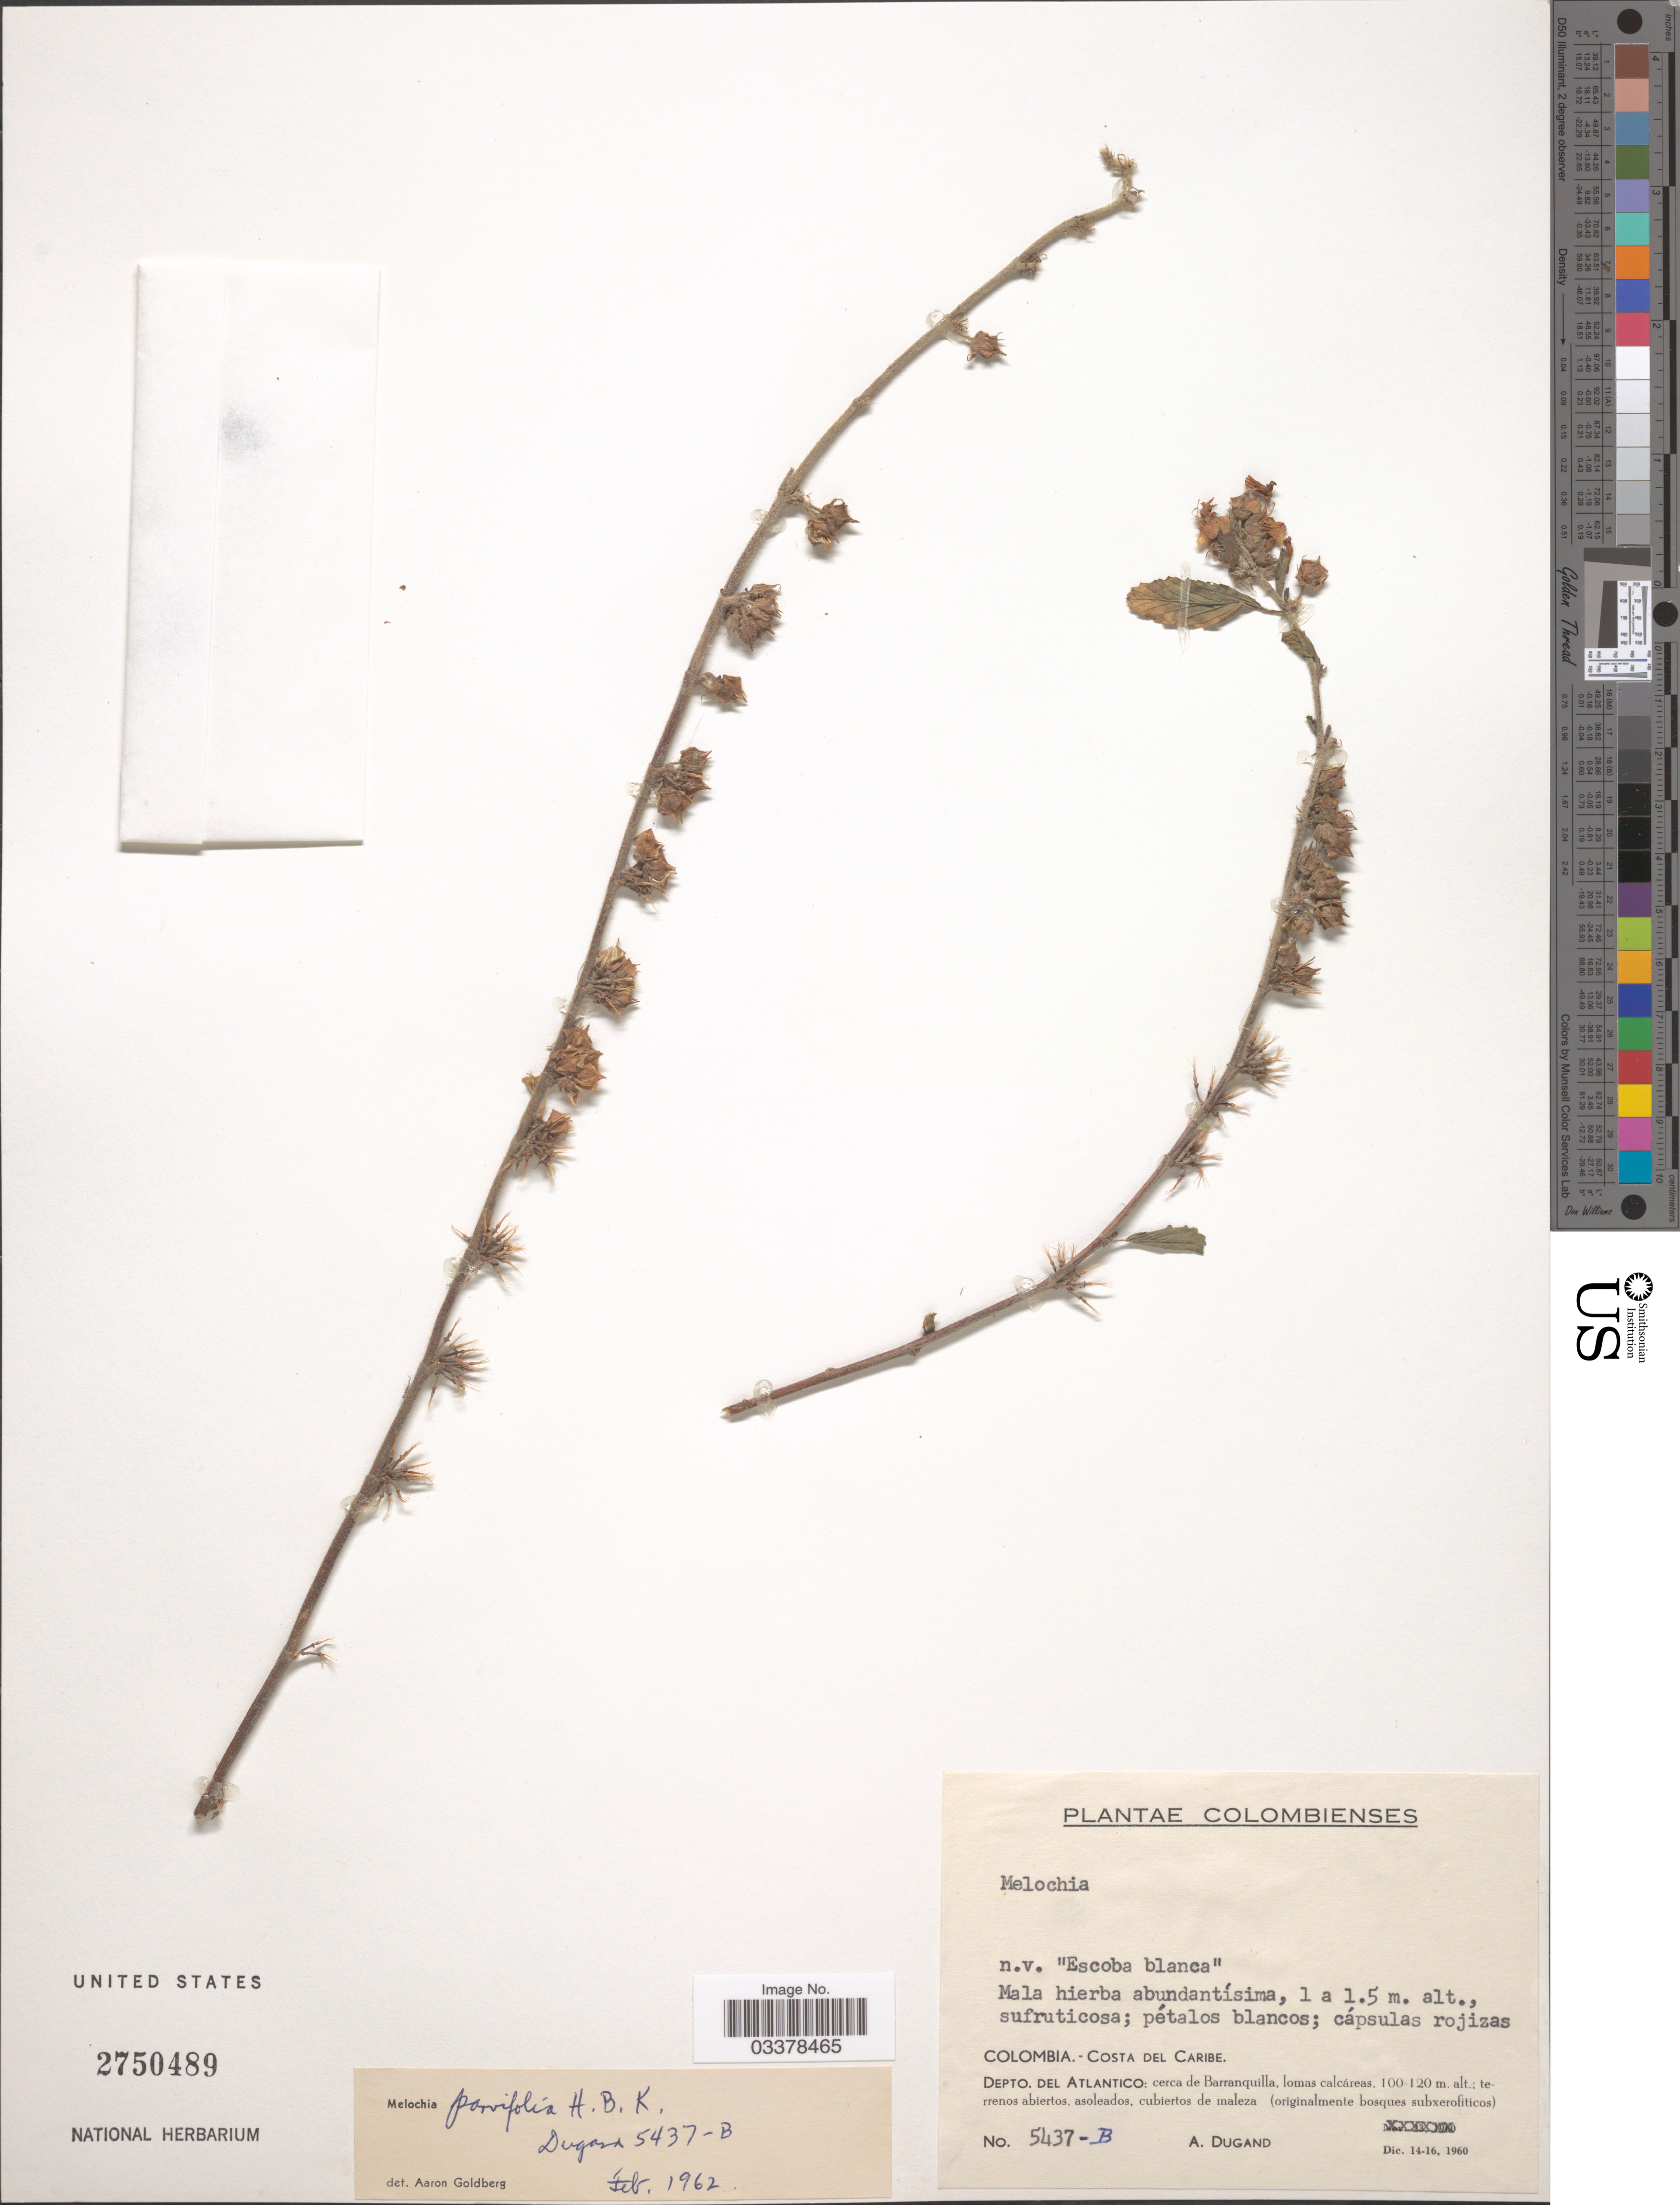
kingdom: Plantae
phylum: Tracheophyta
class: Magnoliopsida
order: Malvales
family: Malvaceae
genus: Melochia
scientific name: Melochia parvifolia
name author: Kunth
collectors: A. Dugand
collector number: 5437-B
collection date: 1960-12-14/1960-12-16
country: Colombia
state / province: Atlántico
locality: Costa del Caribe. Depto. del Atlantico: cerca de Barranquilla, lomas calcáreas, terrenos abiertos, asoleados, cubiertos de maleza.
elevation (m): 100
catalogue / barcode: US 2750489